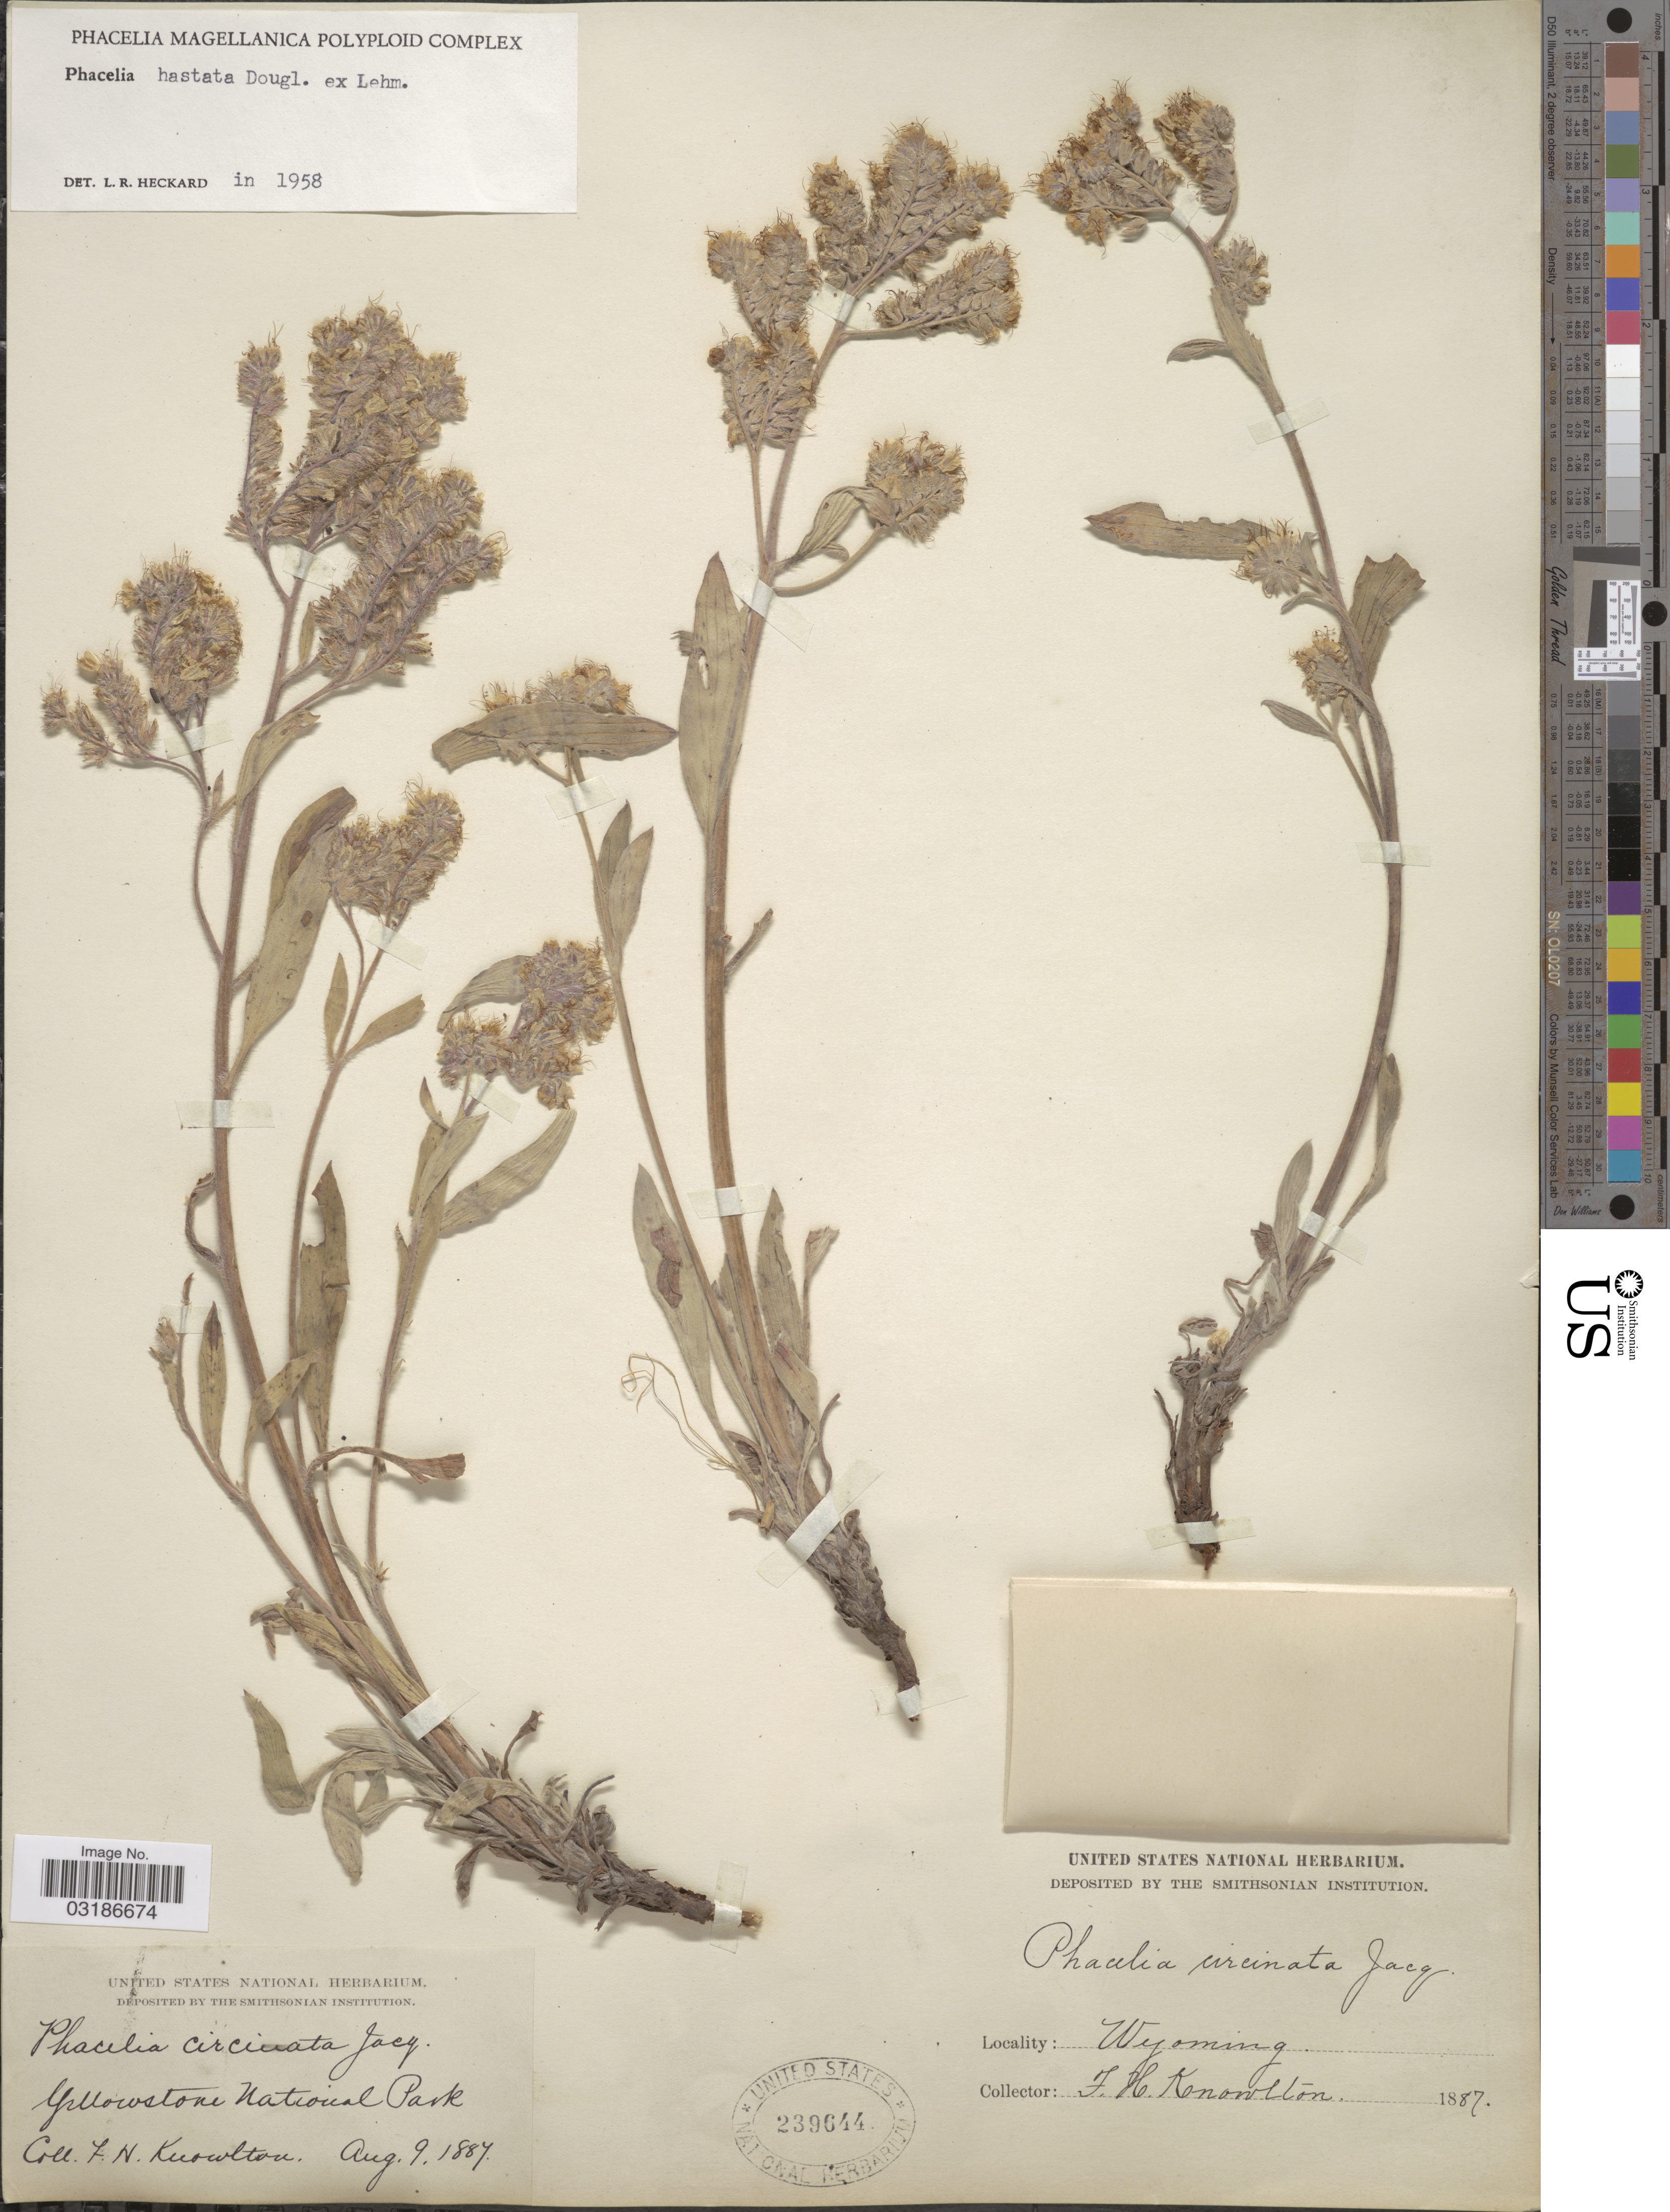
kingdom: Plantae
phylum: Tracheophyta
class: Magnoliopsida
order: Boraginales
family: Hydrophyllaceae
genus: Phacelia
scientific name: Phacelia hastata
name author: Douglas ex Lehm.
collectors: F. H. Knowlton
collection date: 1887-08-09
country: United States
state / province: Wyoming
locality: Yellowstone National Park.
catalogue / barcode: US 239644